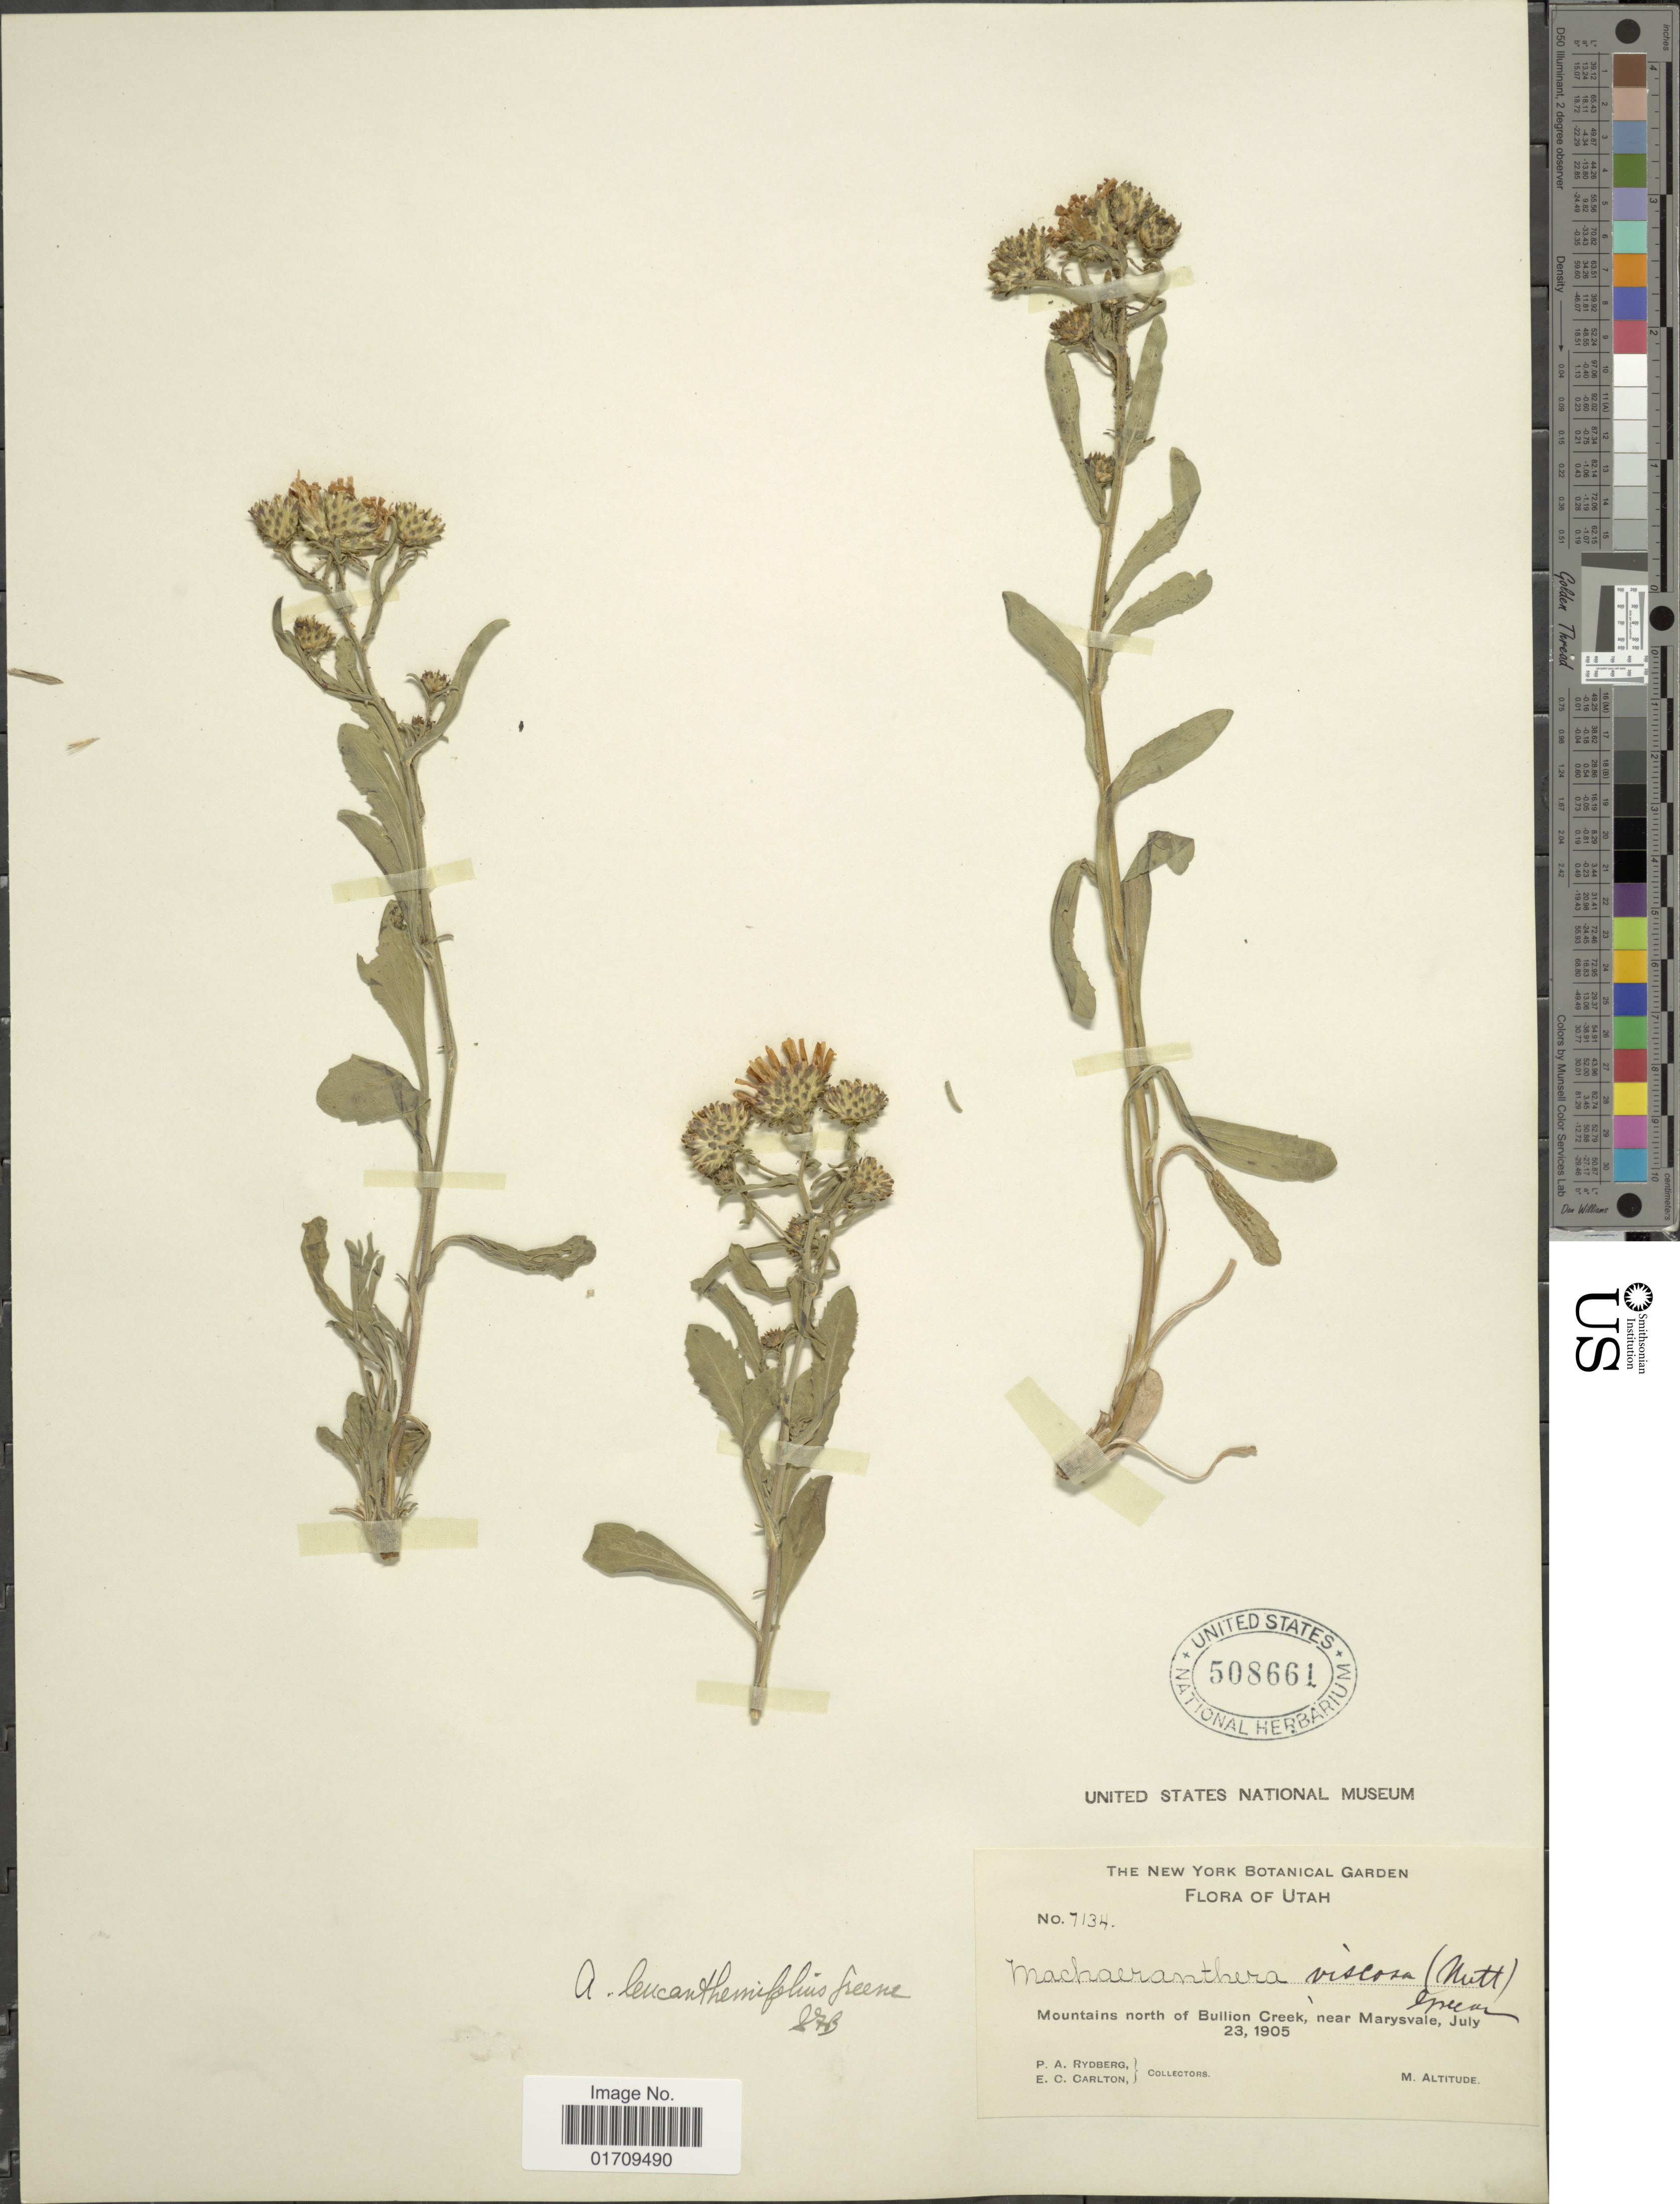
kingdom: Plantae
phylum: Tracheophyta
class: Magnoliopsida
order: Asterales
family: Asteraceae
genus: Machaeranthera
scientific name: Machaeranthera viscosa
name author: (Nutt.) Greene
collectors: P. A. Rydberg & E. Carlton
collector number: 7134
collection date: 1905-07-23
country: United States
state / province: Utah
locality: Mountains north of Bullion Creek, near Marysvale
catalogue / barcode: US 508661